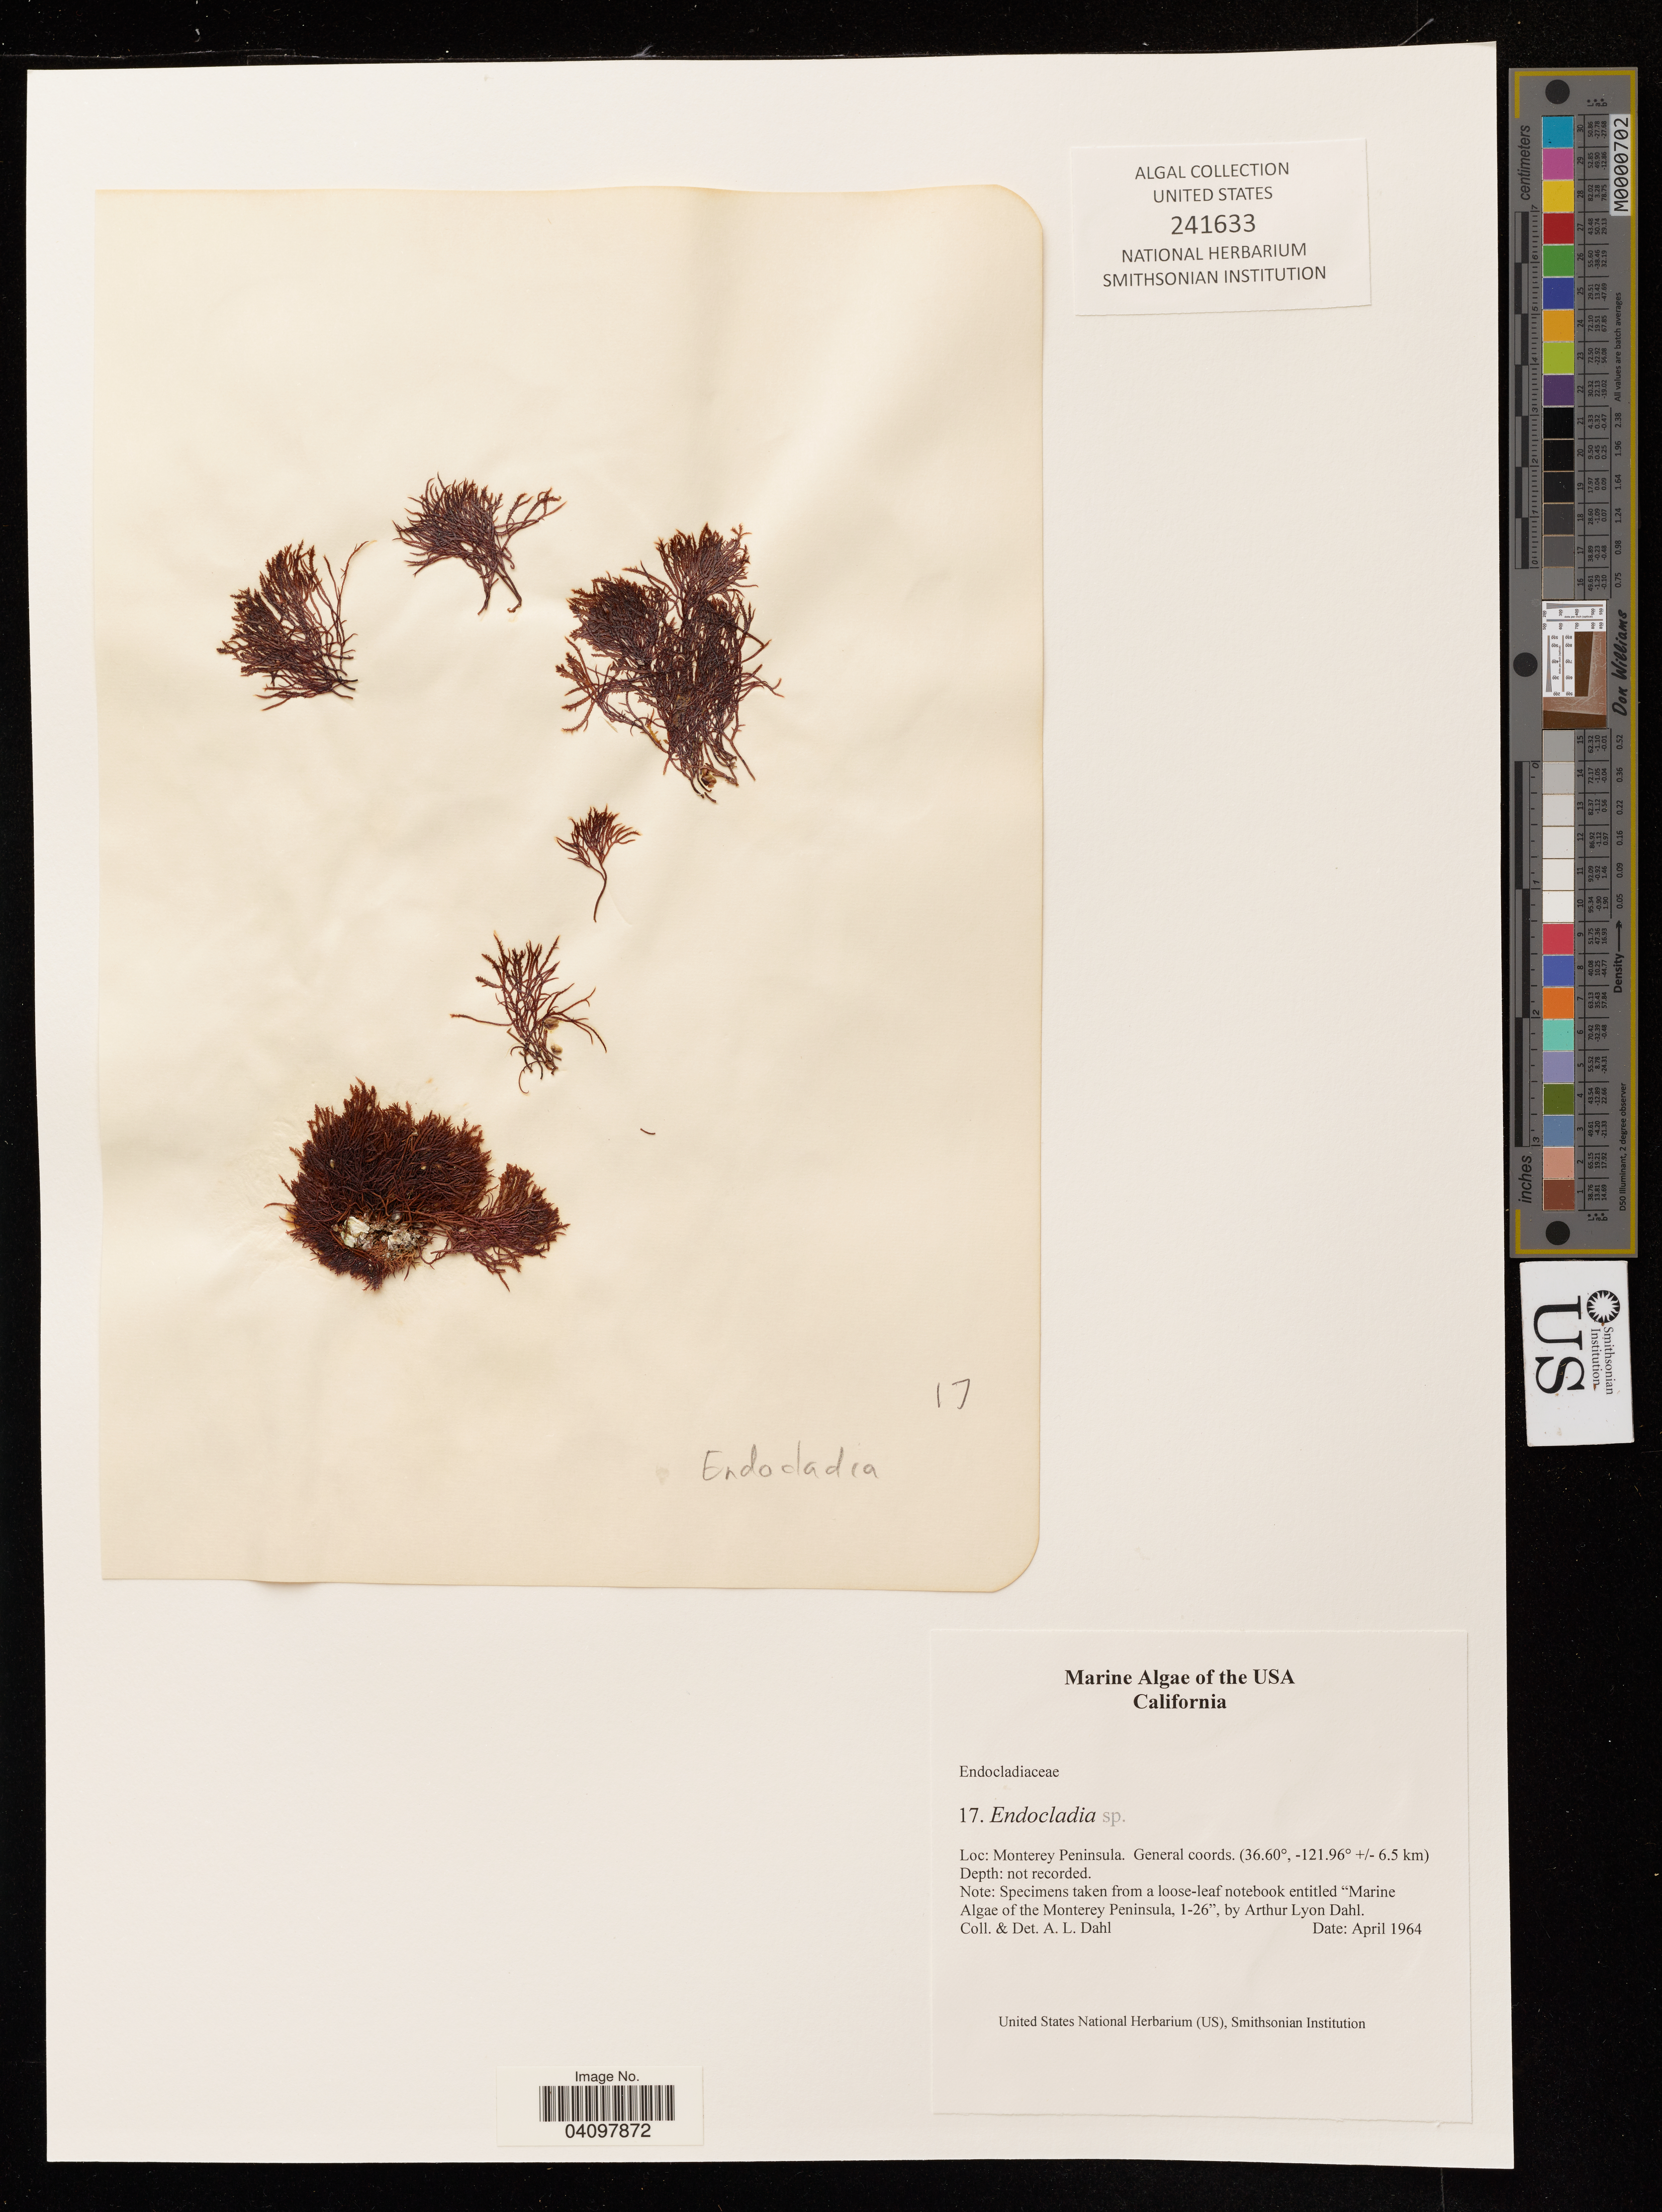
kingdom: Plantae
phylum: Rhodophyta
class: Florideophyceae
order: Gigartinales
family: Endocladiaceae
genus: Endocladia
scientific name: Endocladia sp.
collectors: A. Dahl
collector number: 17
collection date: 1964-04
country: United States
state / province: California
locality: Monterey Peninsula. General coords. +/- 6.5 km.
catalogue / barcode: US 241633